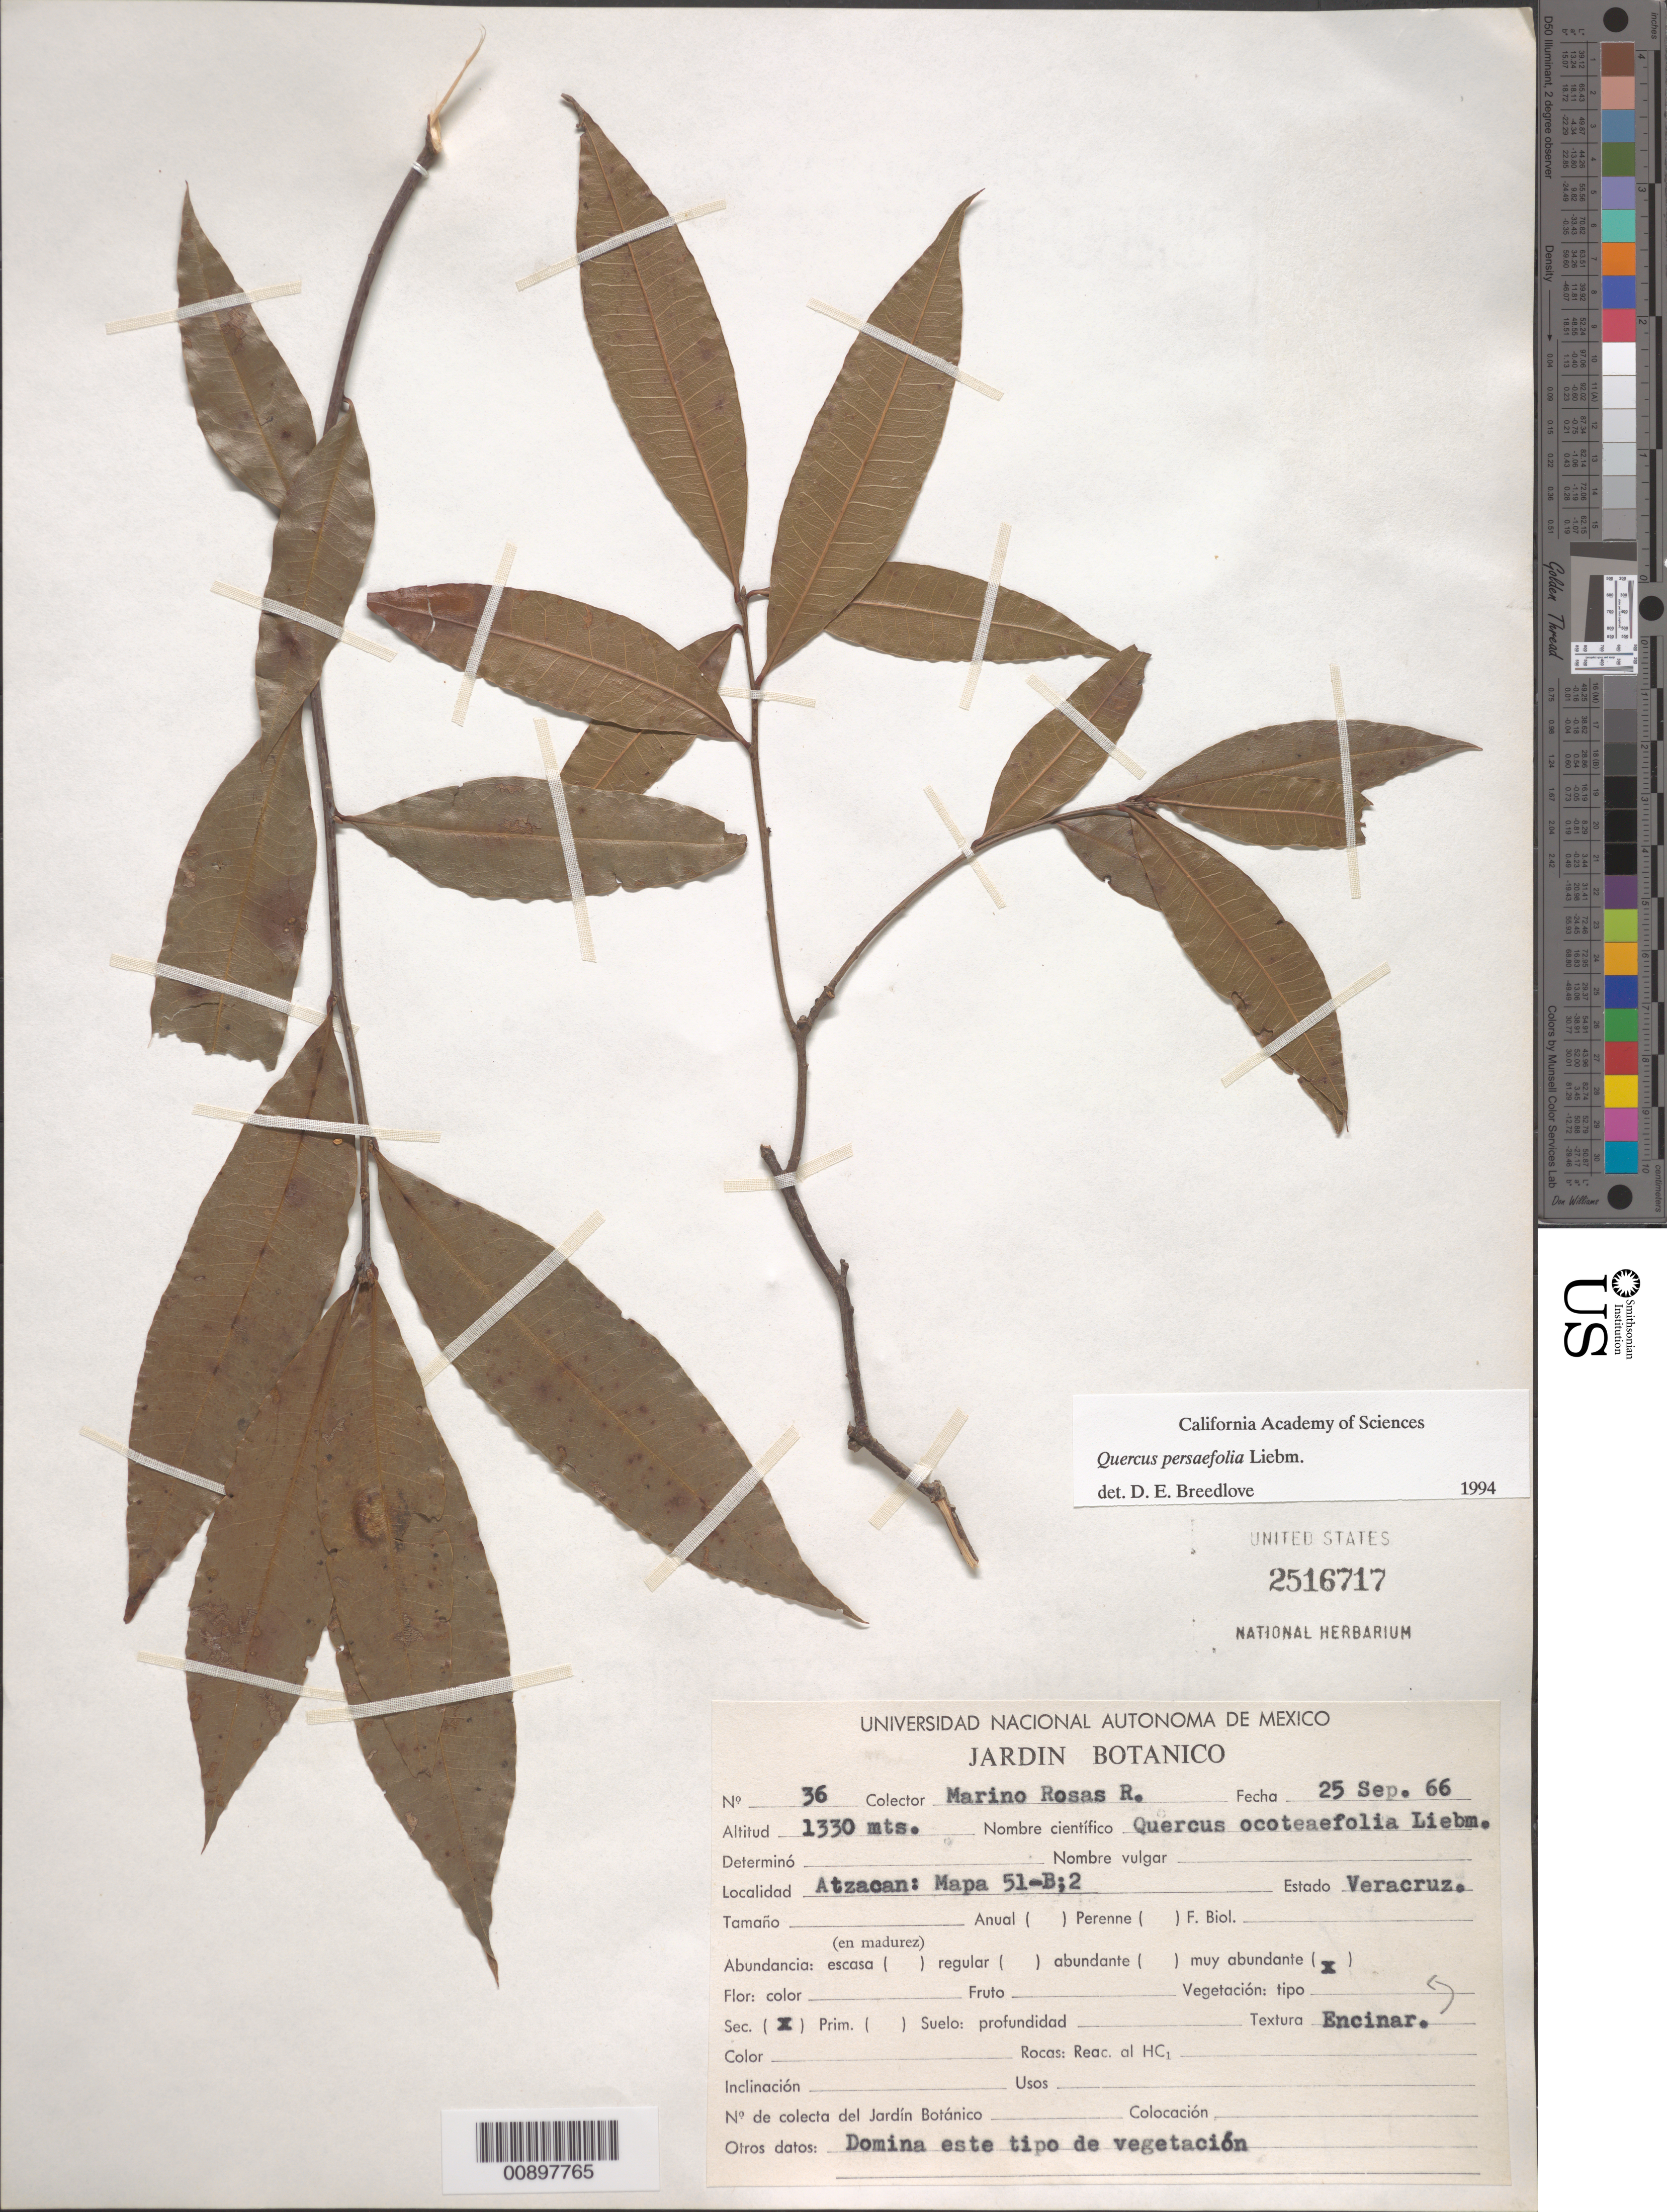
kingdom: Plantae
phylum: Tracheophyta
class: Magnoliopsida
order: Fagales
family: Fagaceae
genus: Quercus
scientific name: Quercus perseifolia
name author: Liebm.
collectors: M. Rosas R.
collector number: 36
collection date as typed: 25 Sep 1966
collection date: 1966-09-25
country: Mexico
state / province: Veracruz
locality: Atzacan: Mapa 51 - B; 2.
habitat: Secundaria. Encinar.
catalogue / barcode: US 2516717